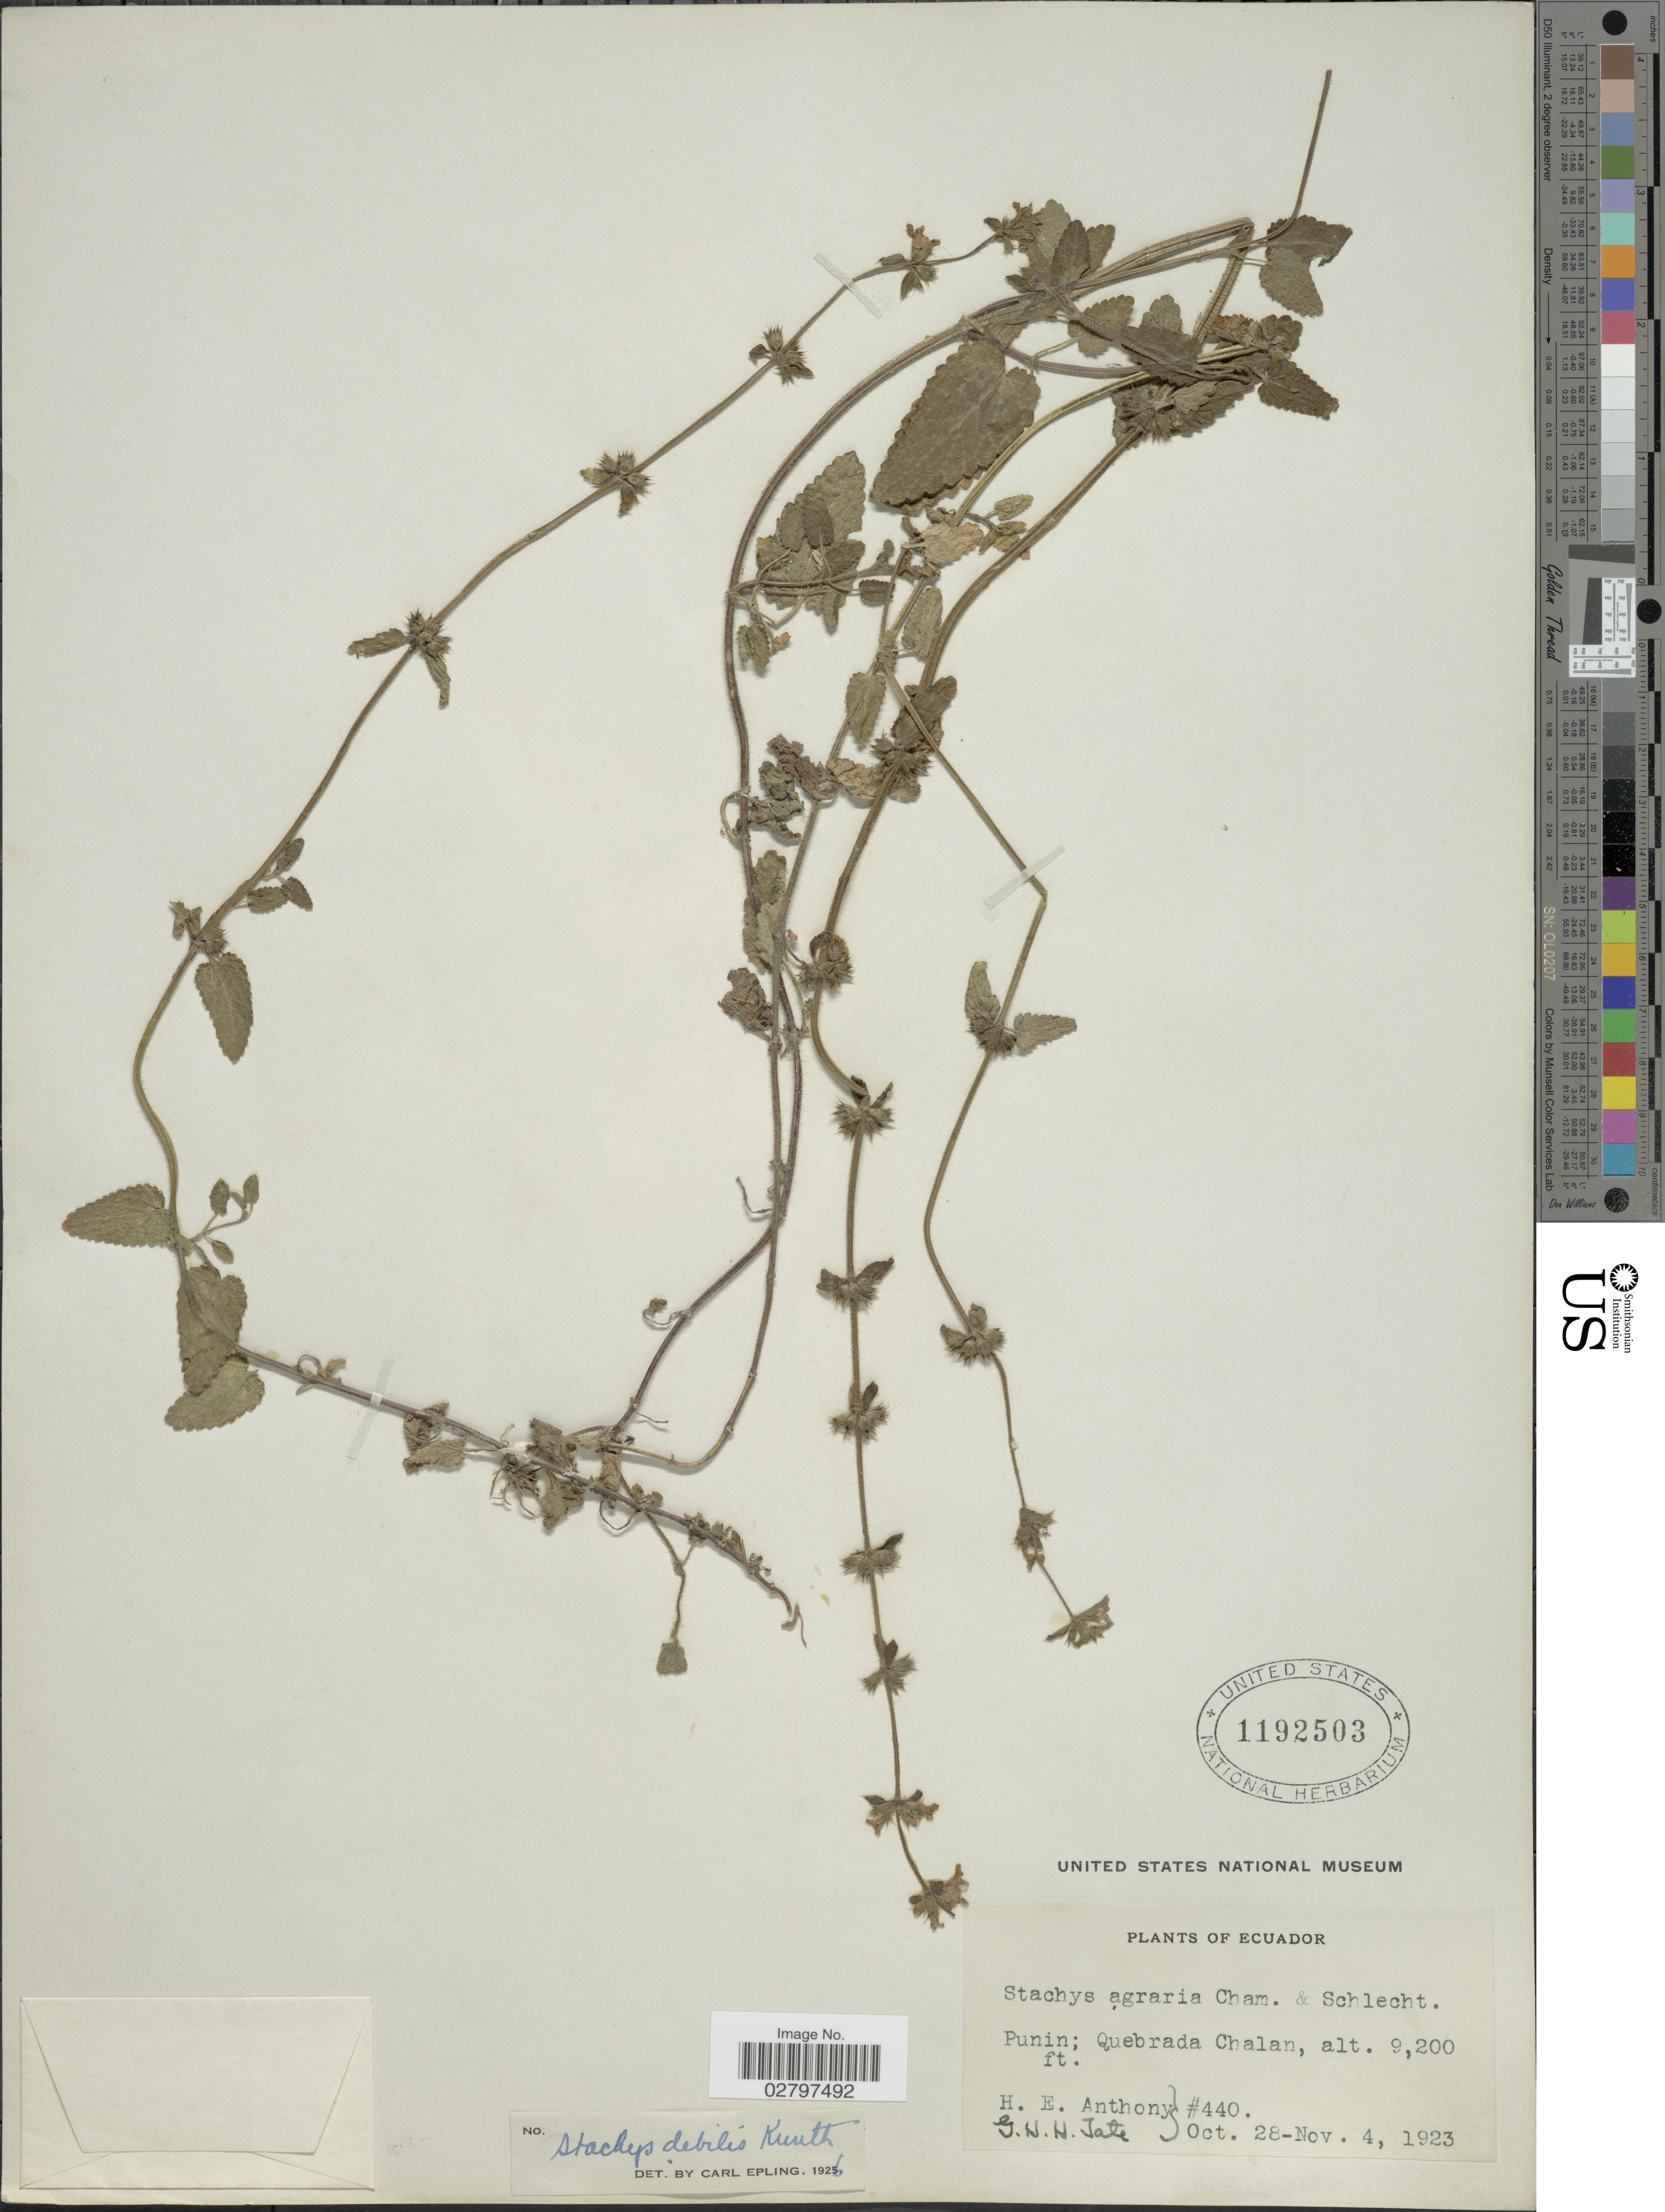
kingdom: Plantae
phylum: Tracheophyta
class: Magnoliopsida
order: Lamiales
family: Lamiaceae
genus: Stachys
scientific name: Stachys debilis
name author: Kunth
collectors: H. E. Anthony & G. H. H.Tate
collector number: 440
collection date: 1923-10-28/1923-11-04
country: Ecuador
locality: Punin; Quebrada Chalan.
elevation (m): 2804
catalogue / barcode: US 1192503